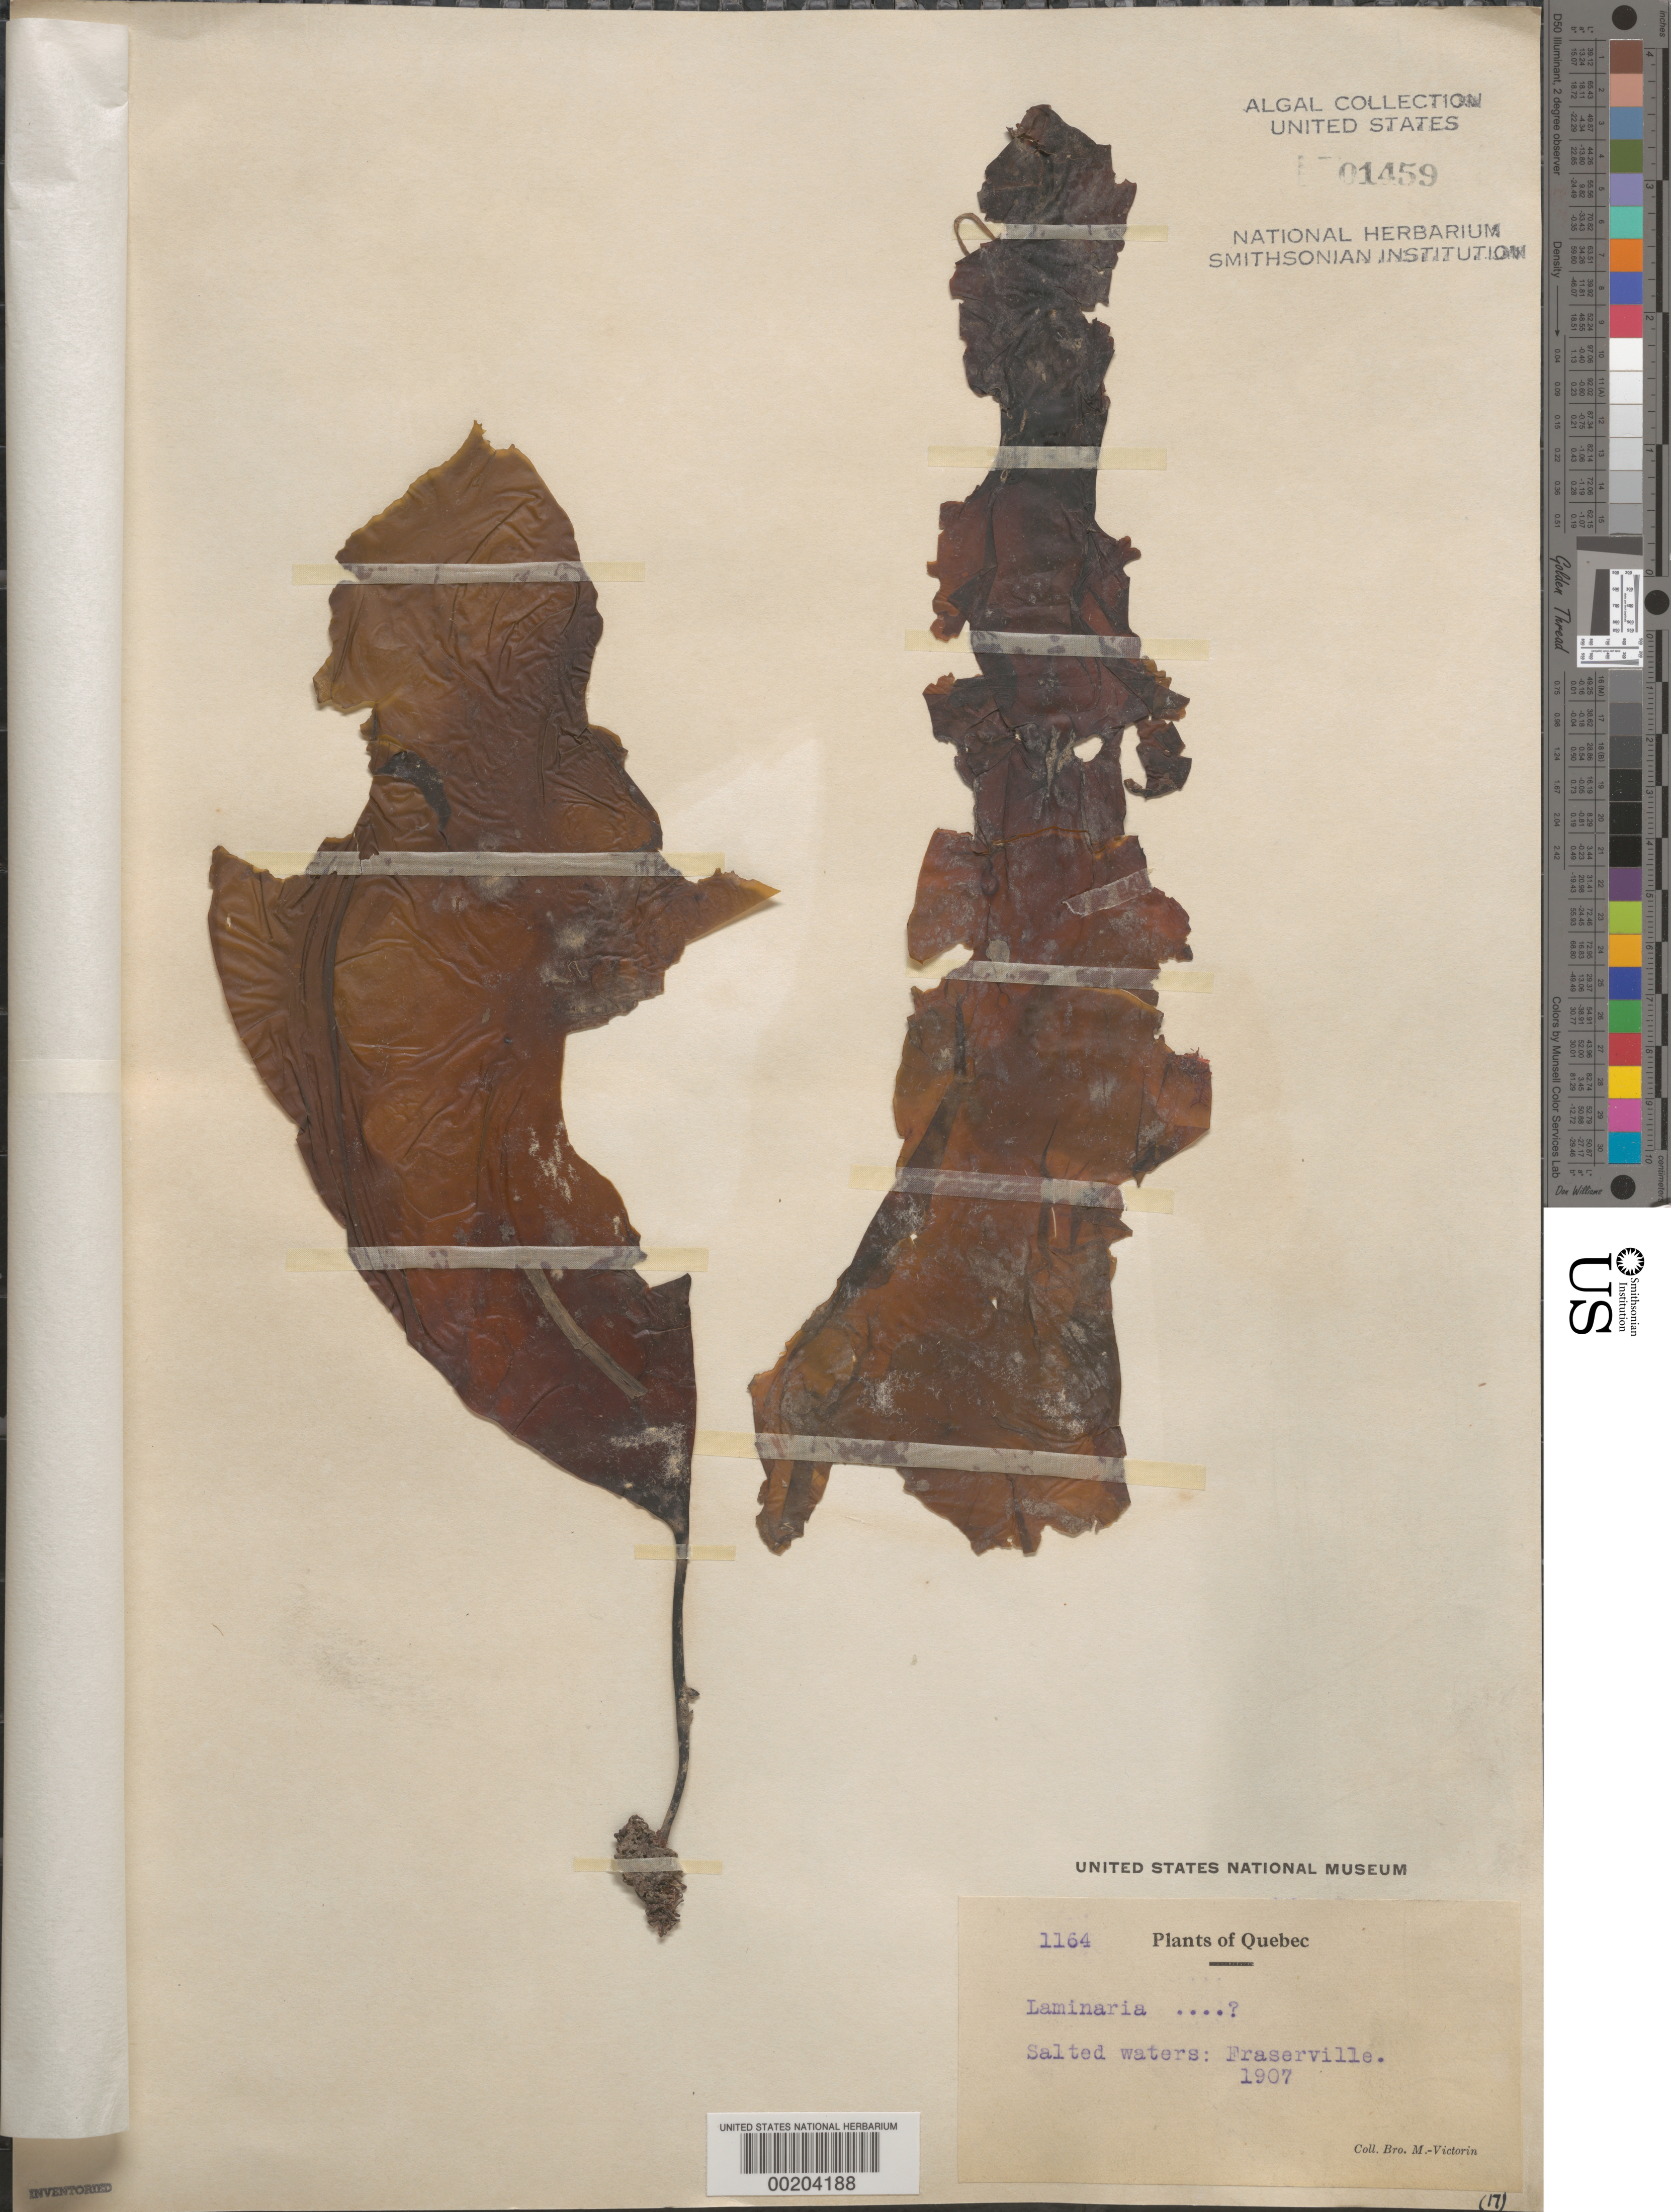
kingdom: Chromista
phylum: Ochrophyta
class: Phaeophyceae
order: Laminariales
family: Laminariaceae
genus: Laminaria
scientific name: Laminaria sp.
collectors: Fr. Marie-Victorin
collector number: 1164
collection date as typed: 1907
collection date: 1907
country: Canada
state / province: Quebec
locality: Fraserville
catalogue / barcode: US 1459